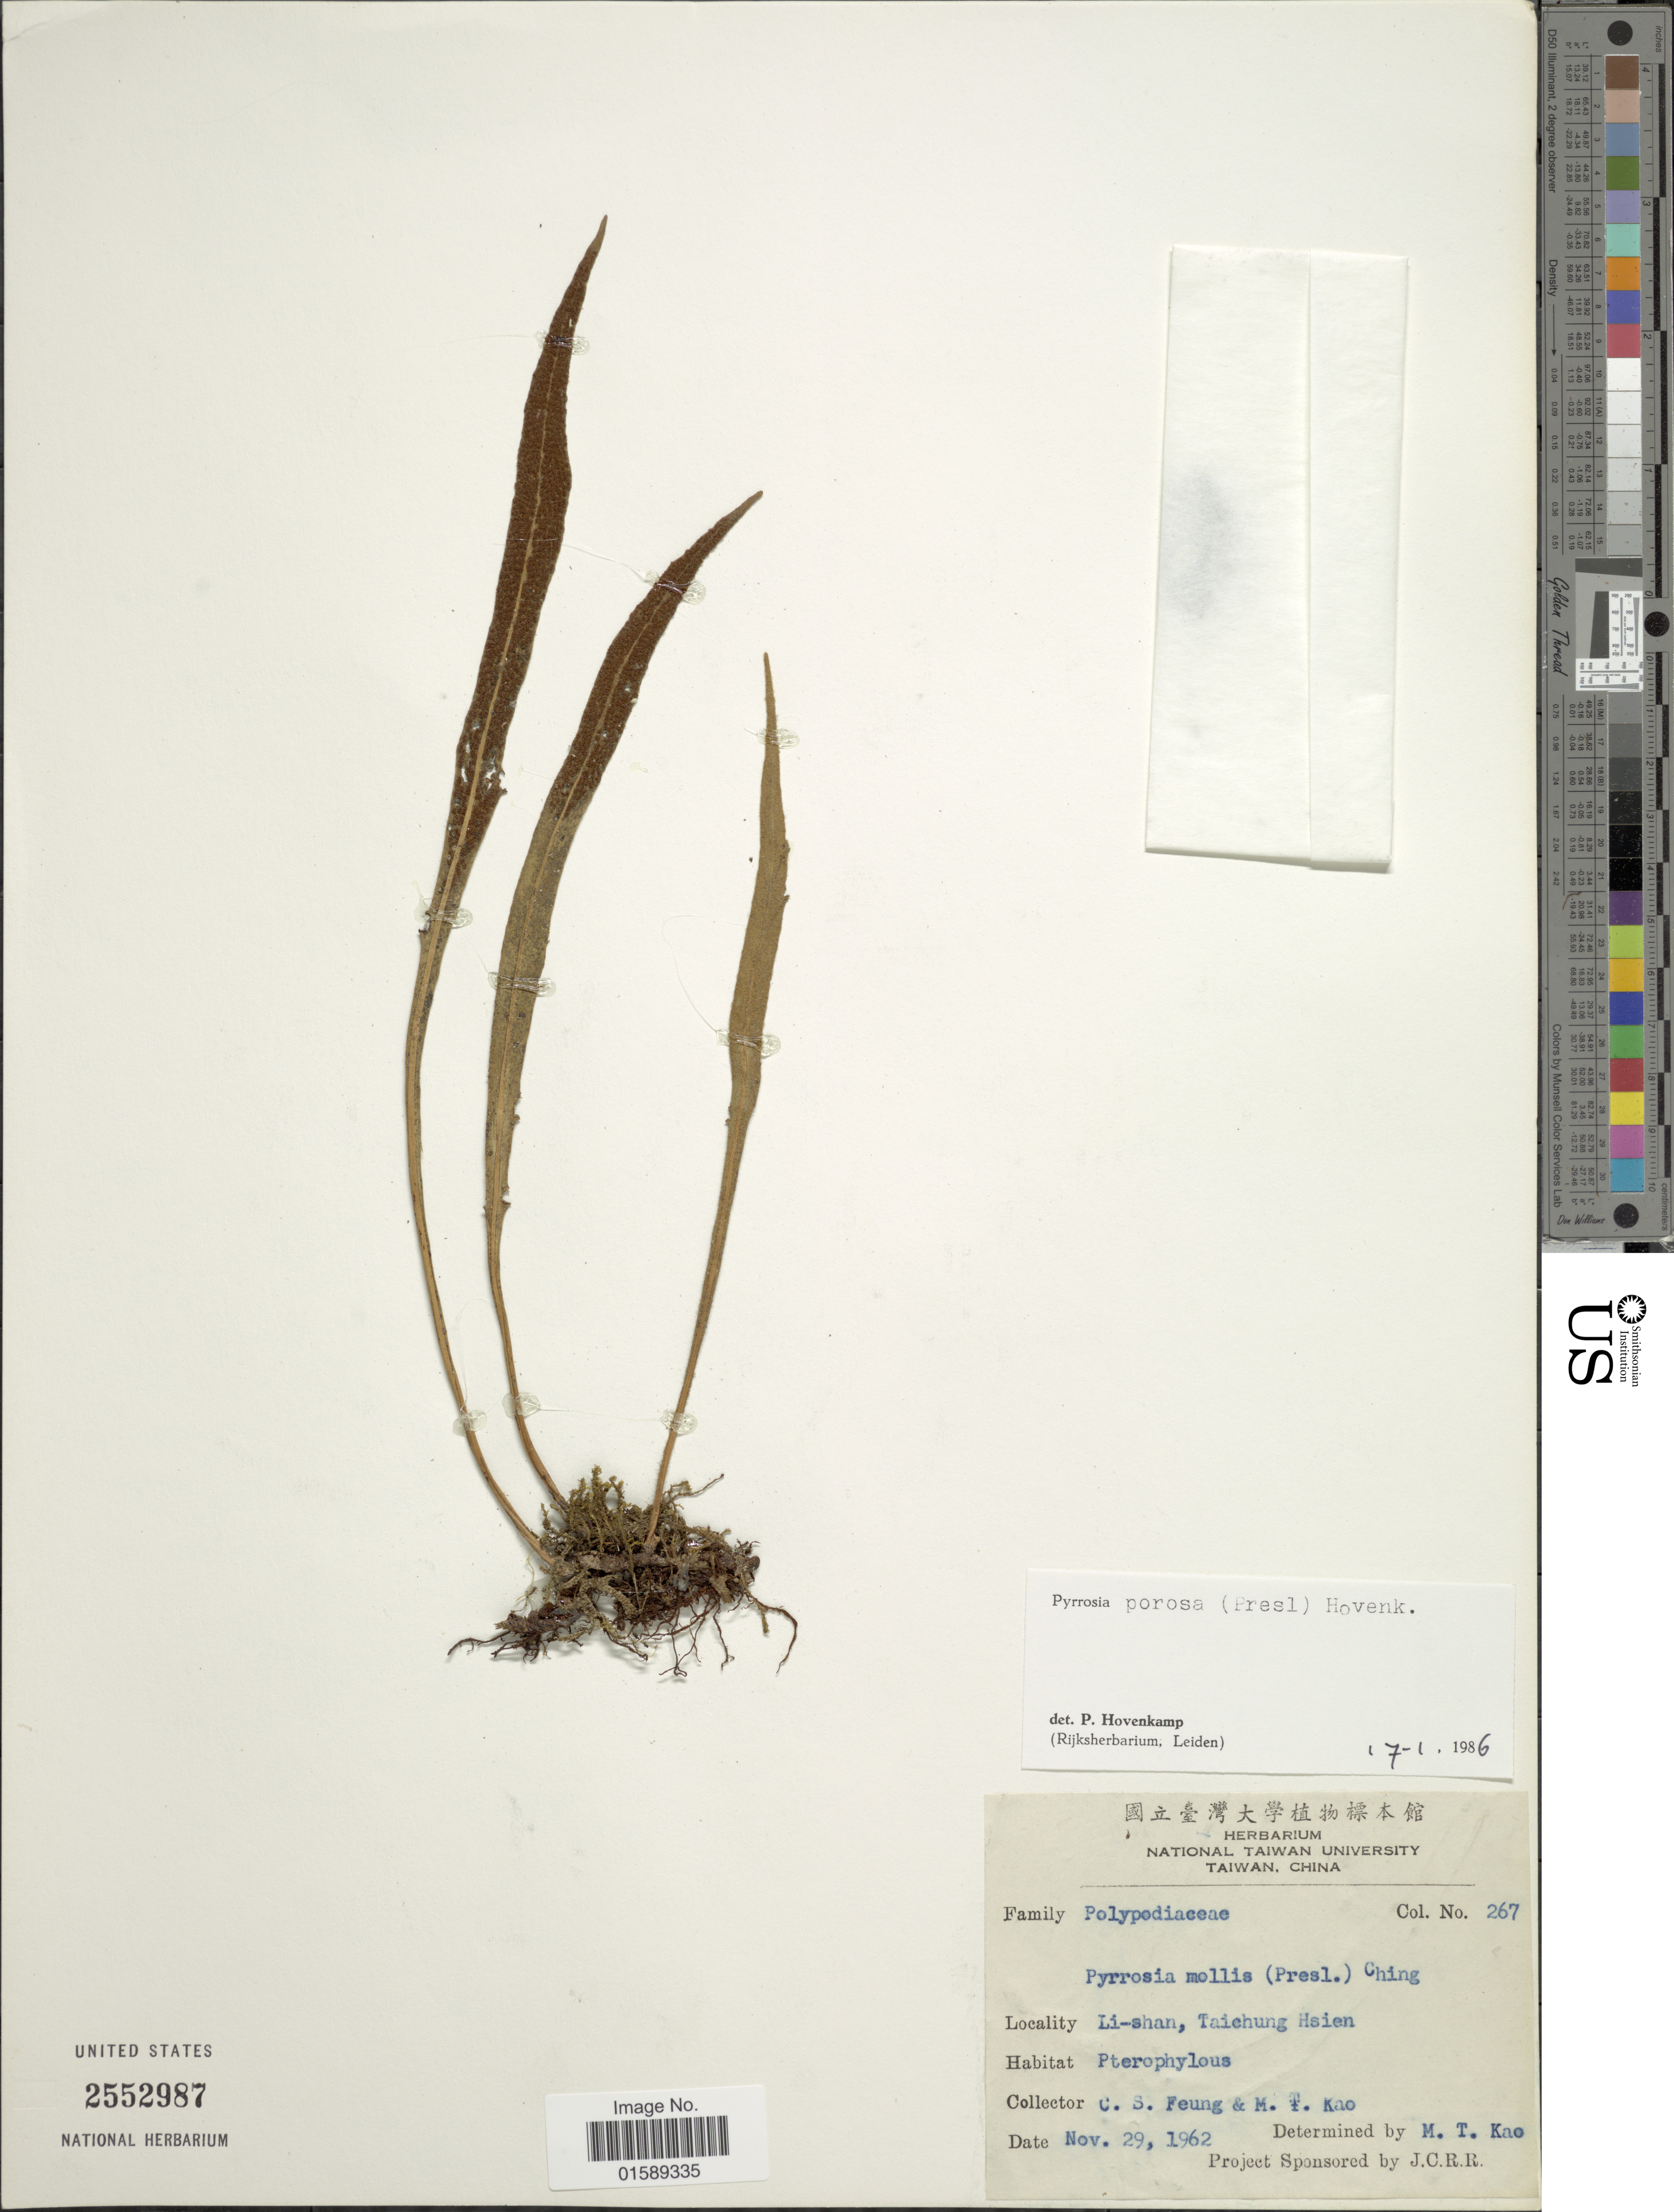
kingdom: Plantae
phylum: Tracheophyta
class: Polypodiopsida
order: Polypodiales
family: Polypodiaceae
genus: Pyrrosia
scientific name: Pyrrosia porosa var. porosa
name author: (C. Presl) Hovenkamp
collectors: C. Feung & M. T. Kao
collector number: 267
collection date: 1962-11-29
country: Taiwan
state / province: Taichung City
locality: Li-shan, Taichung Hsien.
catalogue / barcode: US 2552987